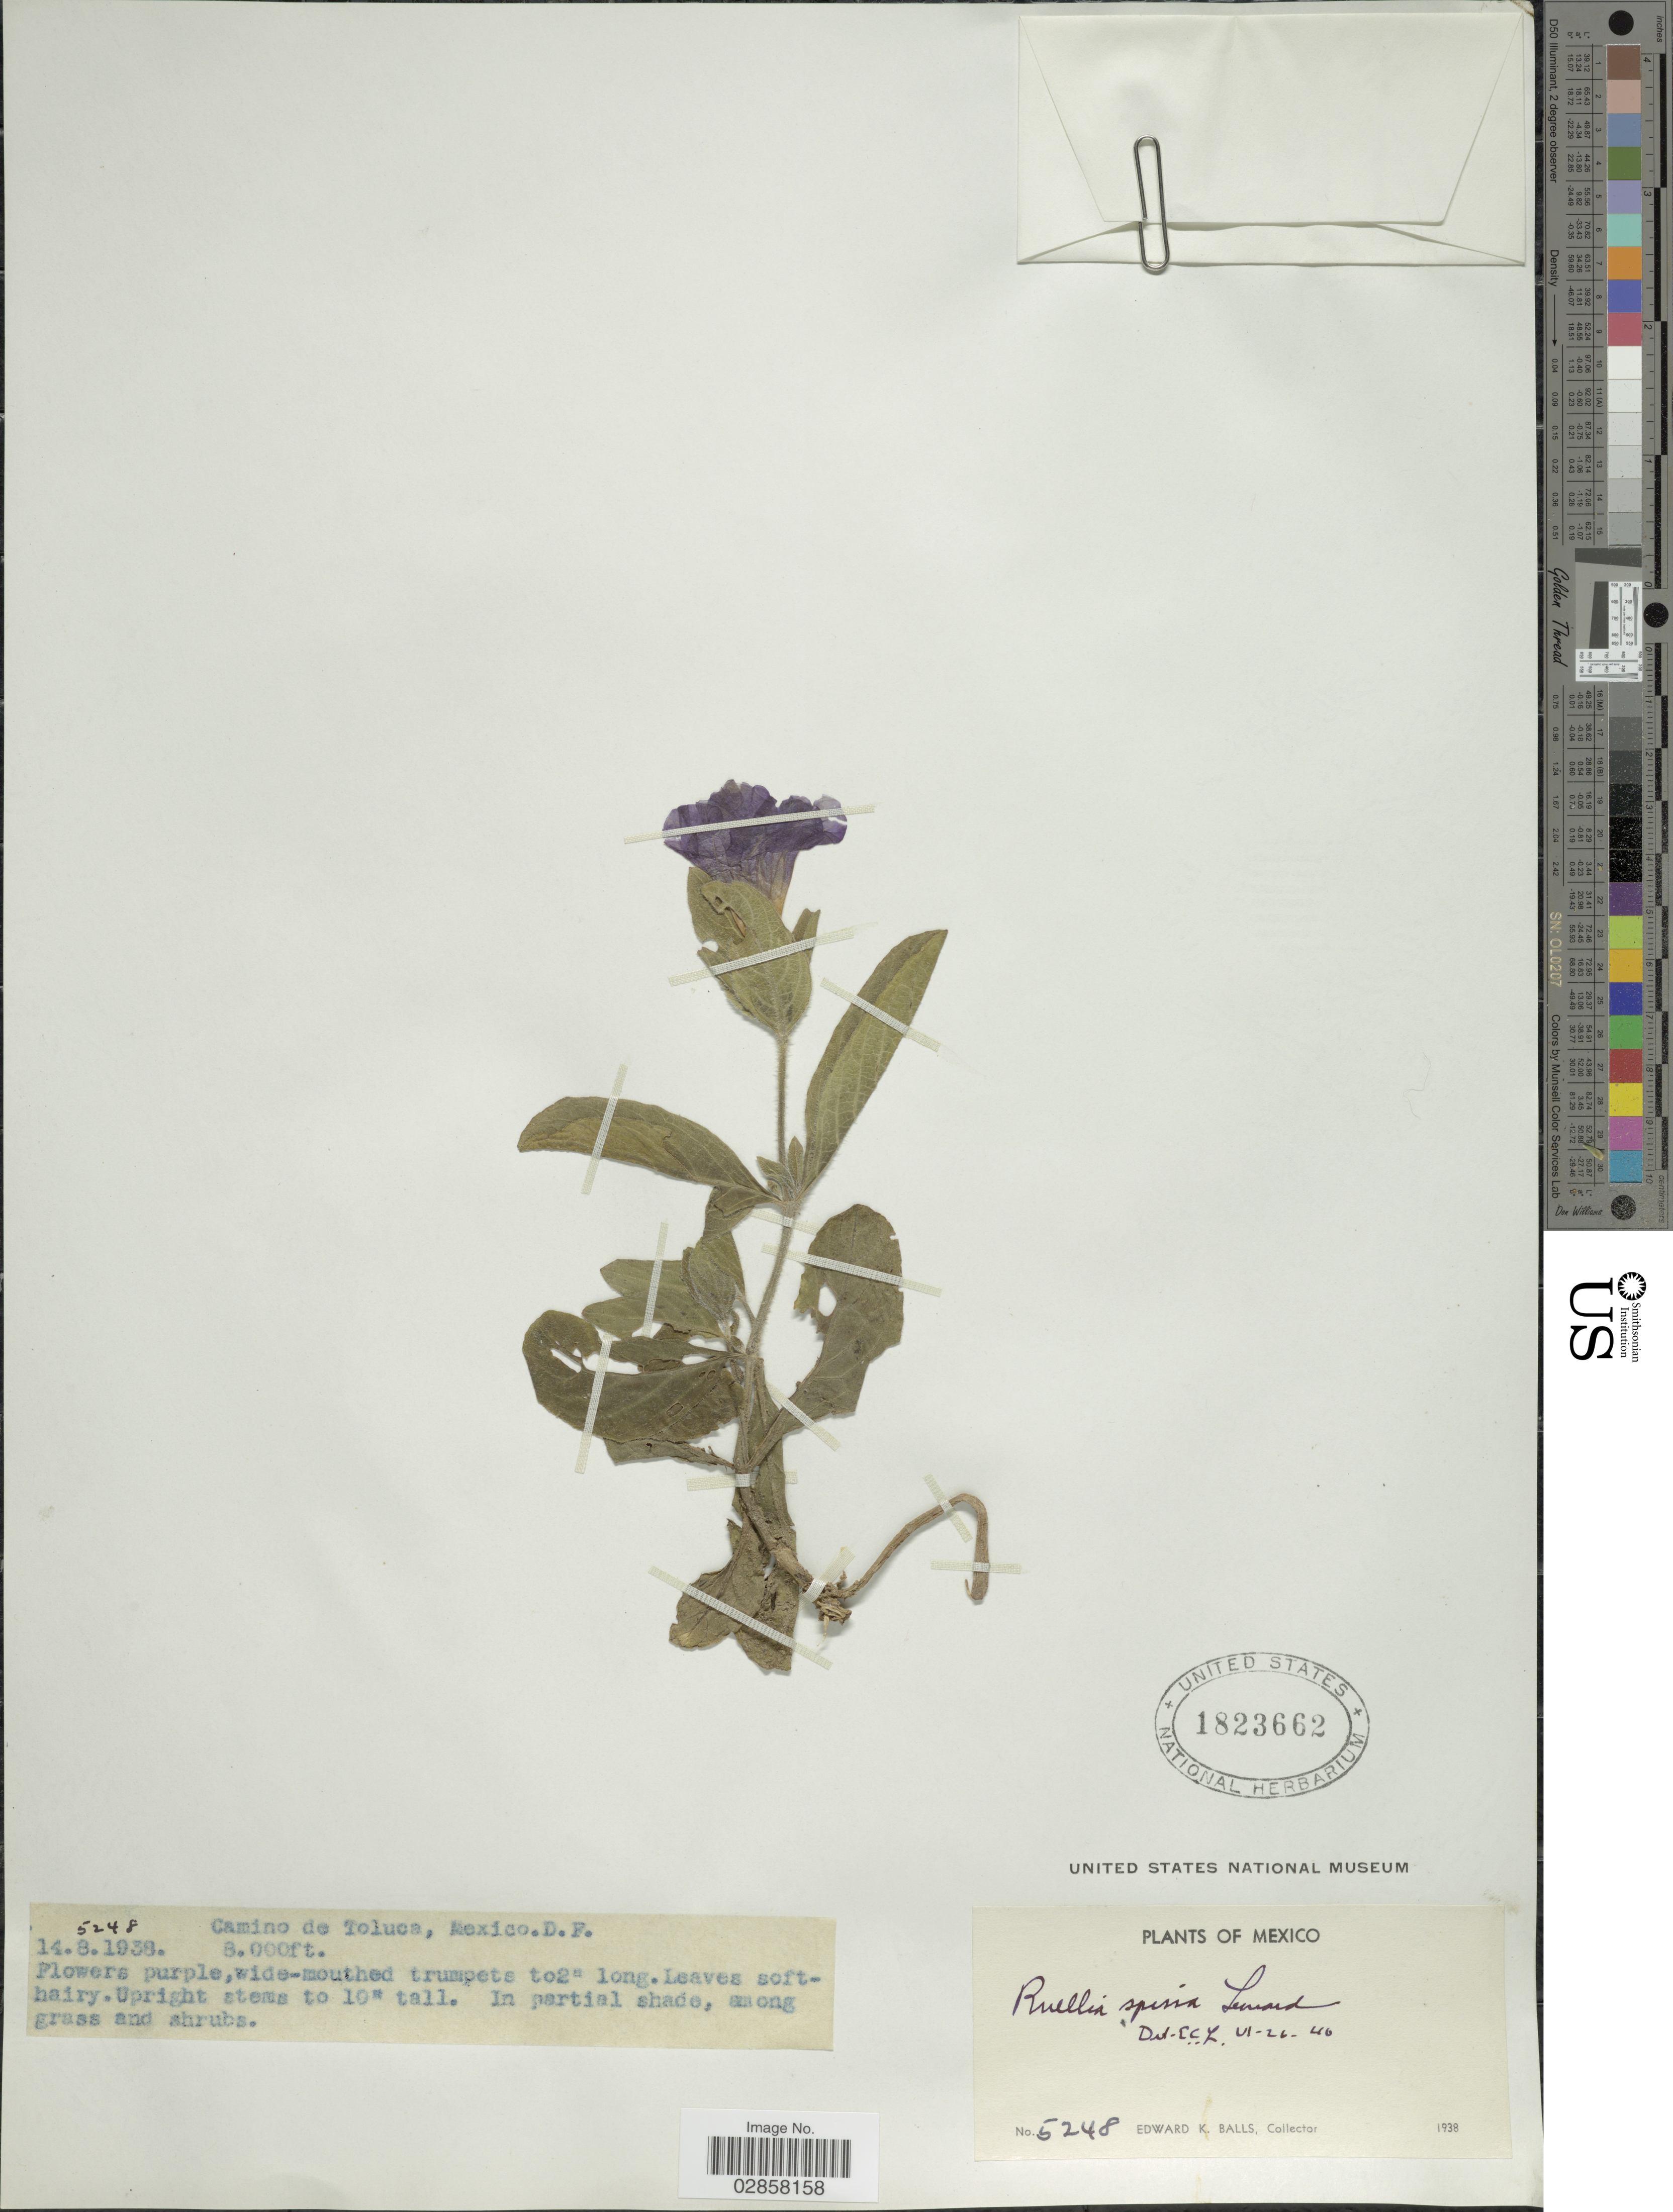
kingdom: Plantae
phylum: Tracheophyta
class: Magnoliopsida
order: Lamiales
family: Acanthaceae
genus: Ruellia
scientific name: Ruellia spissa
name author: Leonard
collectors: E. K. Balls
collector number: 5248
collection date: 1938-08-14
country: Mexico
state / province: Distrito Federal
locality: Camino de Toluca.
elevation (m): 2438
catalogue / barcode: US 1823662